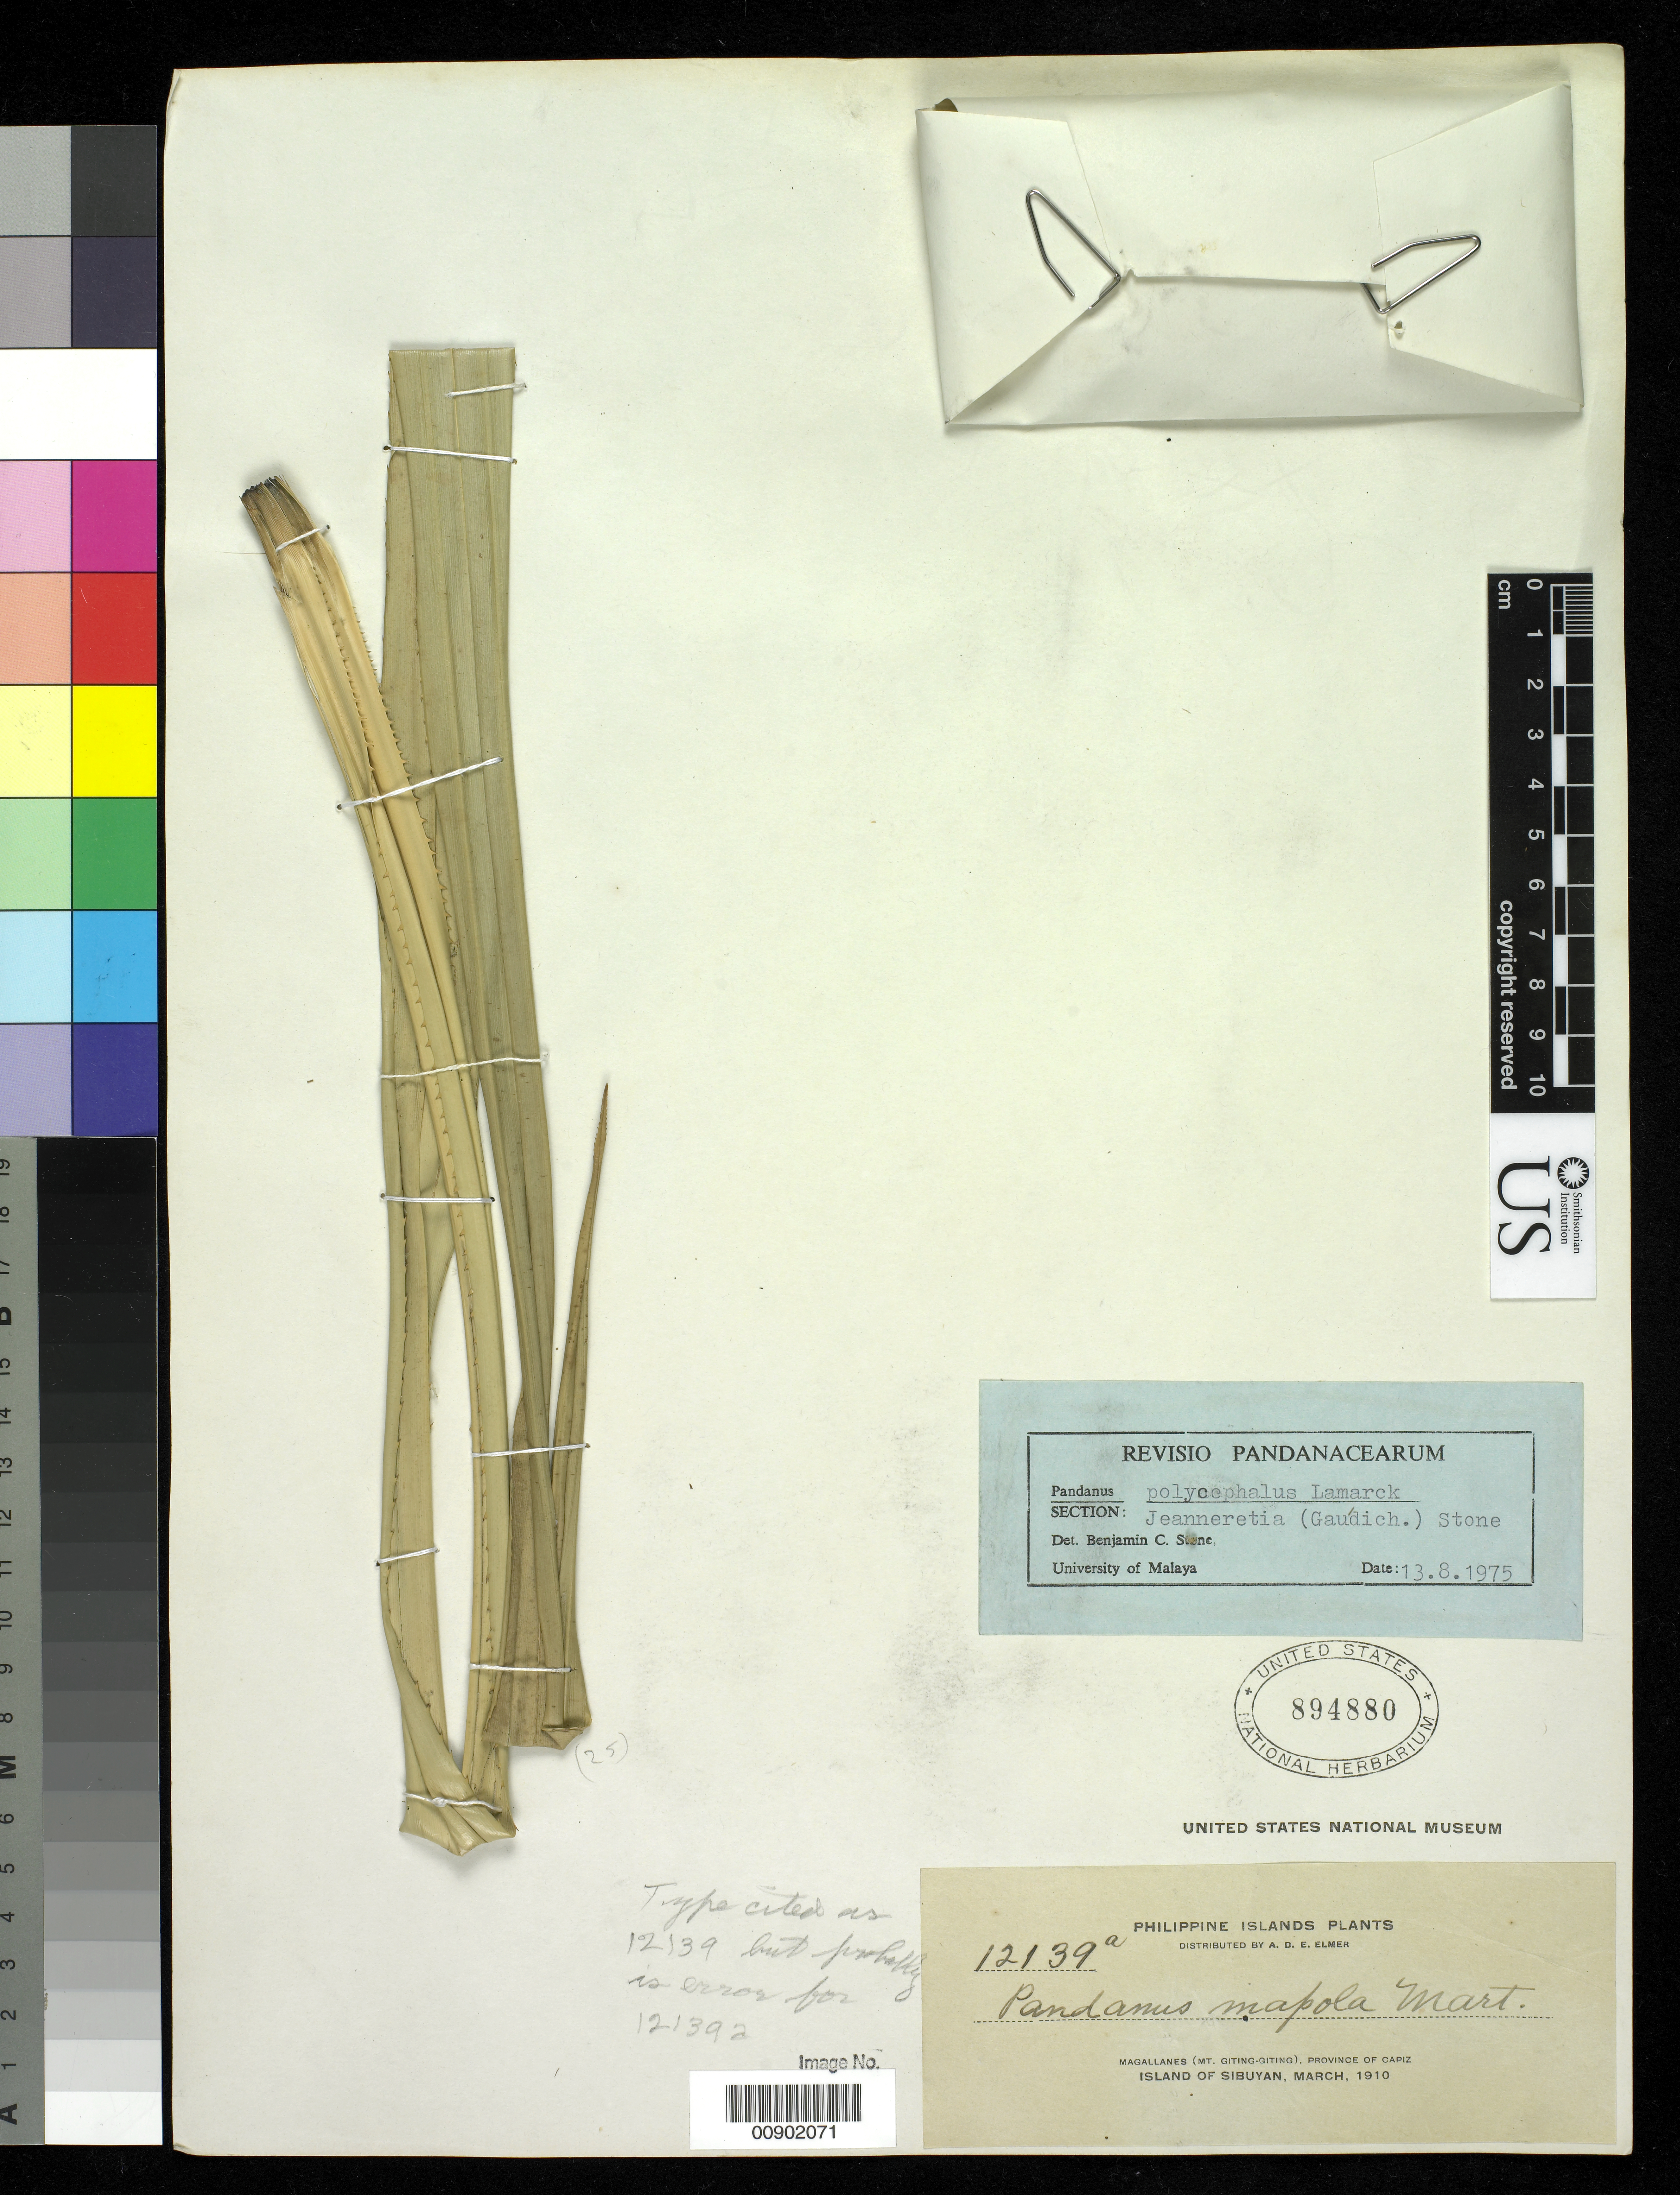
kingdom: Plantae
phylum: Tracheophyta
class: Liliopsida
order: Pandanales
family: Pandanaceae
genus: Pandanus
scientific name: Pandanus mapola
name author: Martinelli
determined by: Stone, Benjamin C.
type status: Isotype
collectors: A. D. E. Elmer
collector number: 12139a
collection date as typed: Mar 1910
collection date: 1910-03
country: Philippines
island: Sibuyan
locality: Magallanes (Mt. Giting-Giting), Province of Capiz, Island of Sibuyan.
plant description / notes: Protologue cites collection number as "12139" but on this specimen is "12139a" (likewise duplicates at HUH, MO, NY); all other label data match protologue.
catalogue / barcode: US 894880